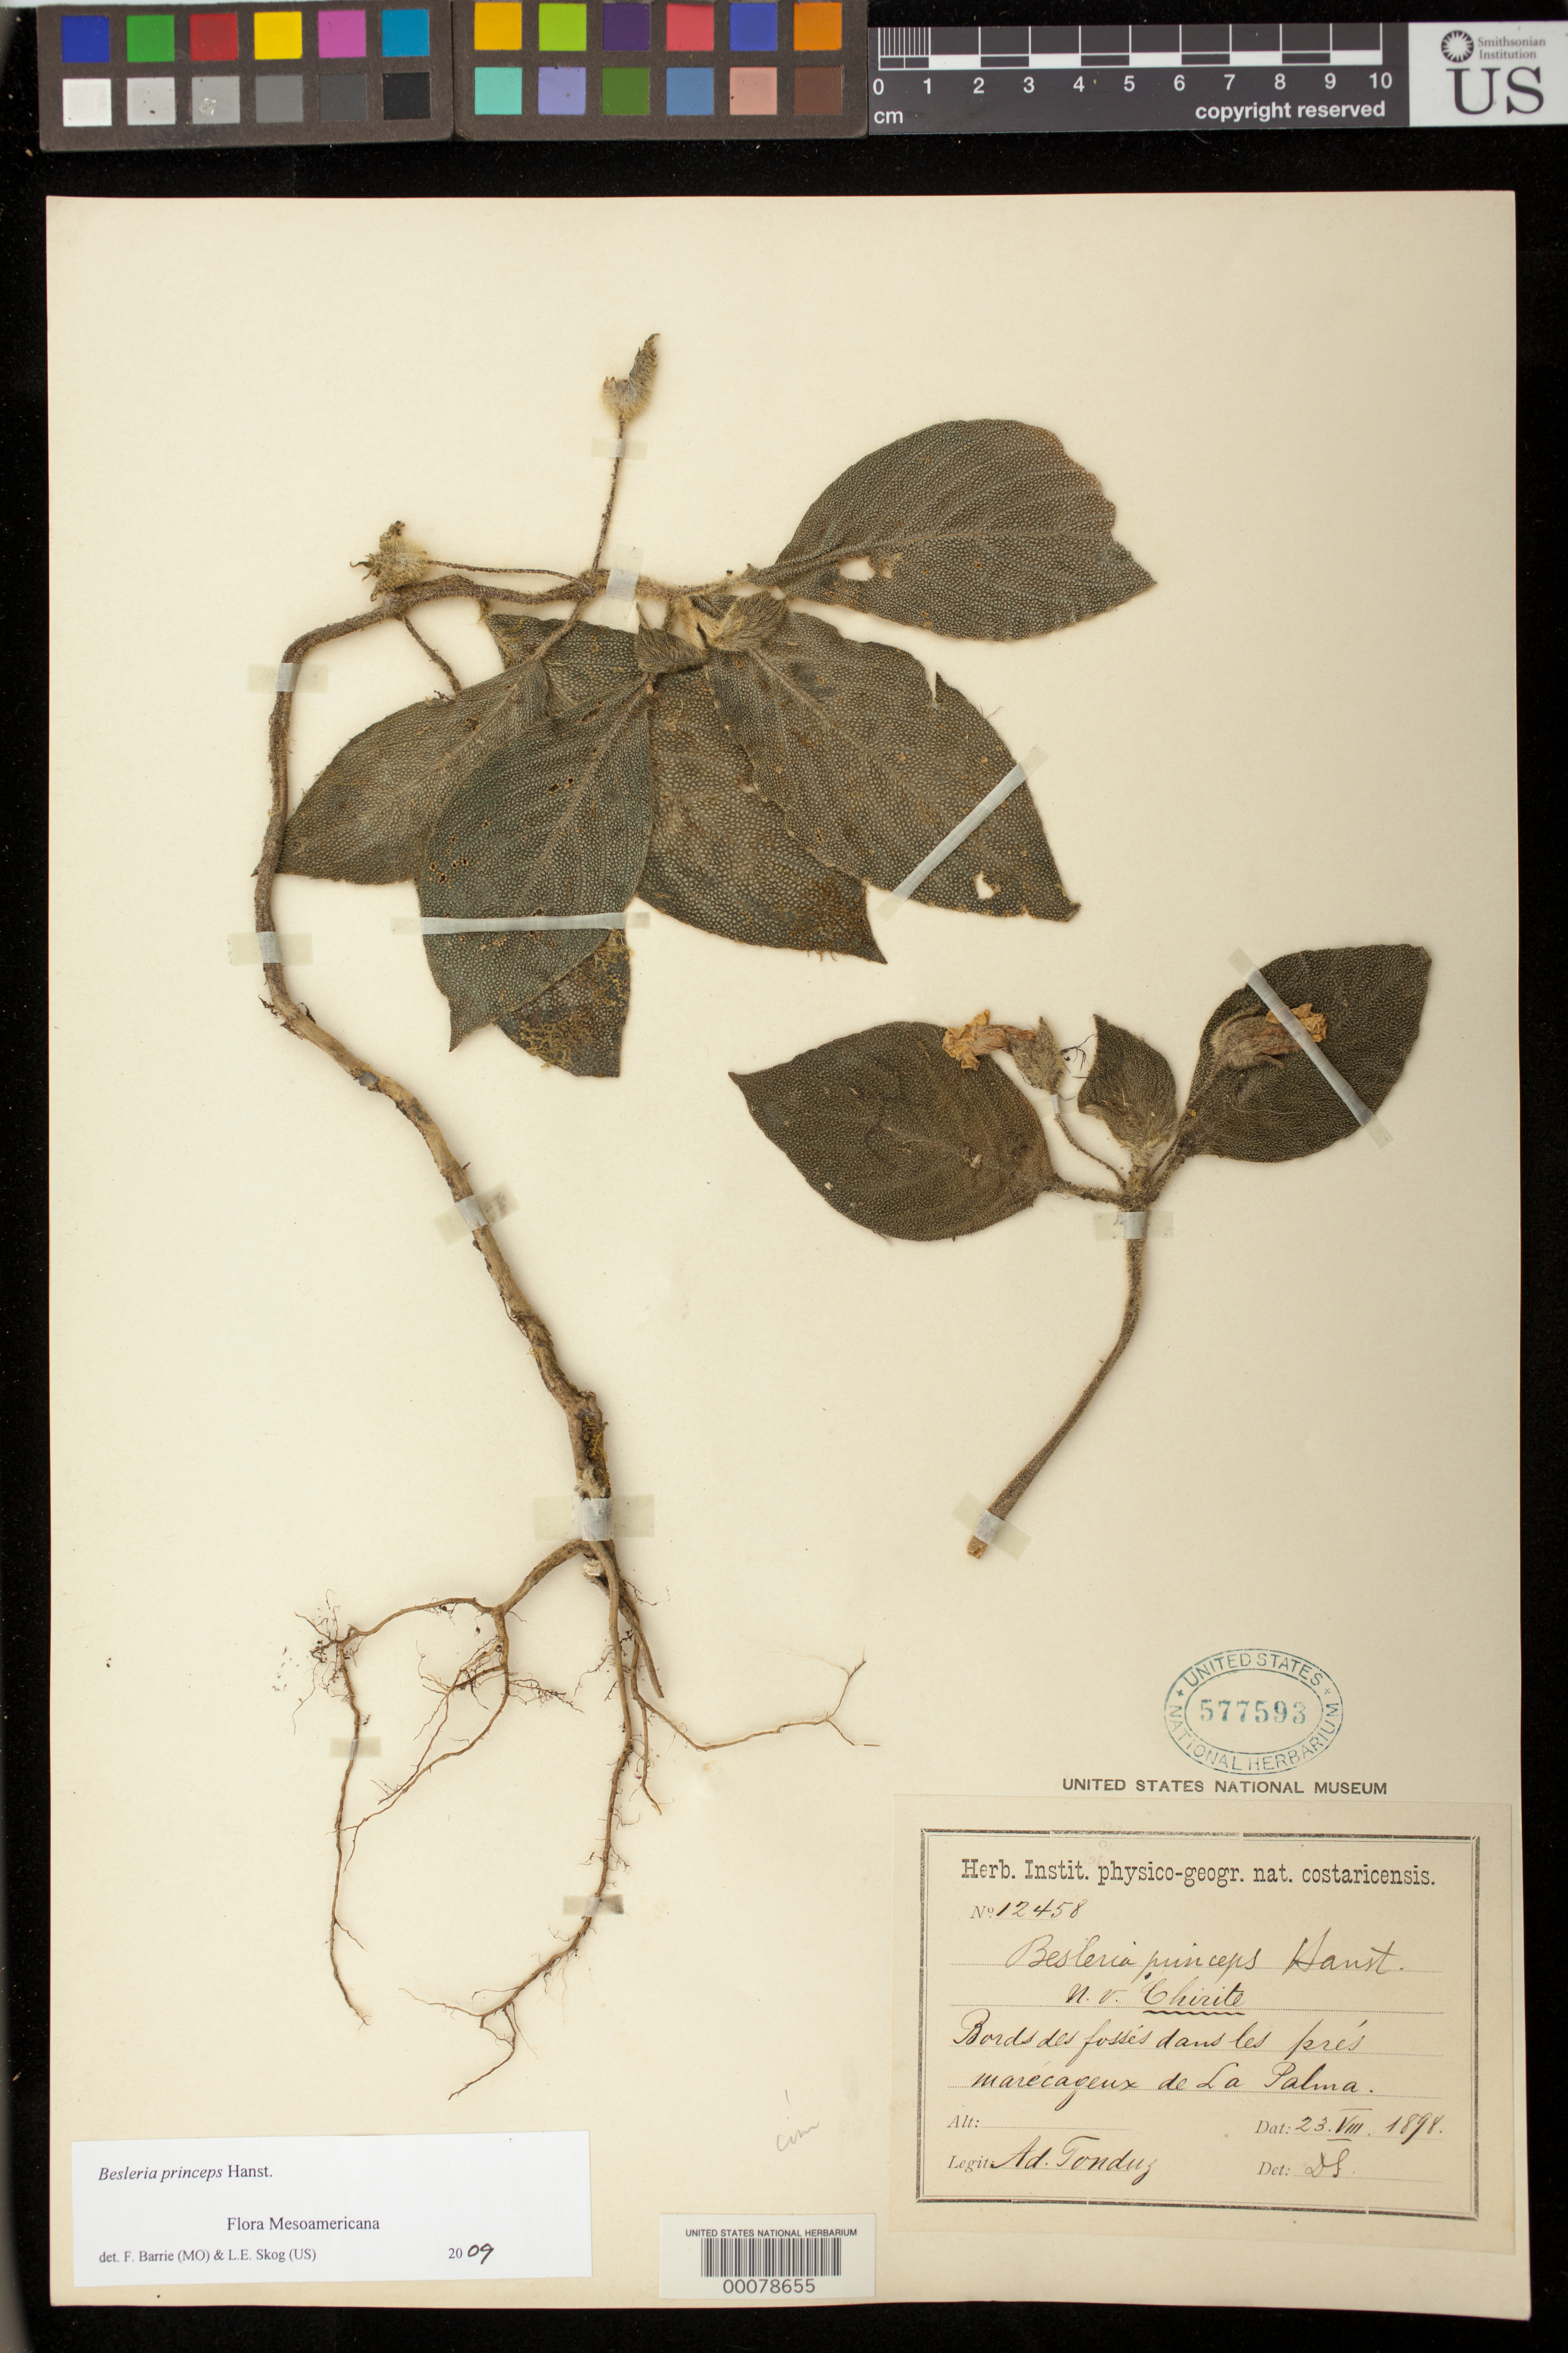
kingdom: Plantae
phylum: Tracheophyta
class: Magnoliopsida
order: Lamiales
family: Gesneriaceae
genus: Besleria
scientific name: Besleria princeps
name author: Hanst.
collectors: A. Tonduz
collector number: HNC 12458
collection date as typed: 23 Aug 1898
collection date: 1898-08-23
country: Costa Rica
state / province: San José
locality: La Palma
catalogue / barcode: US 577593